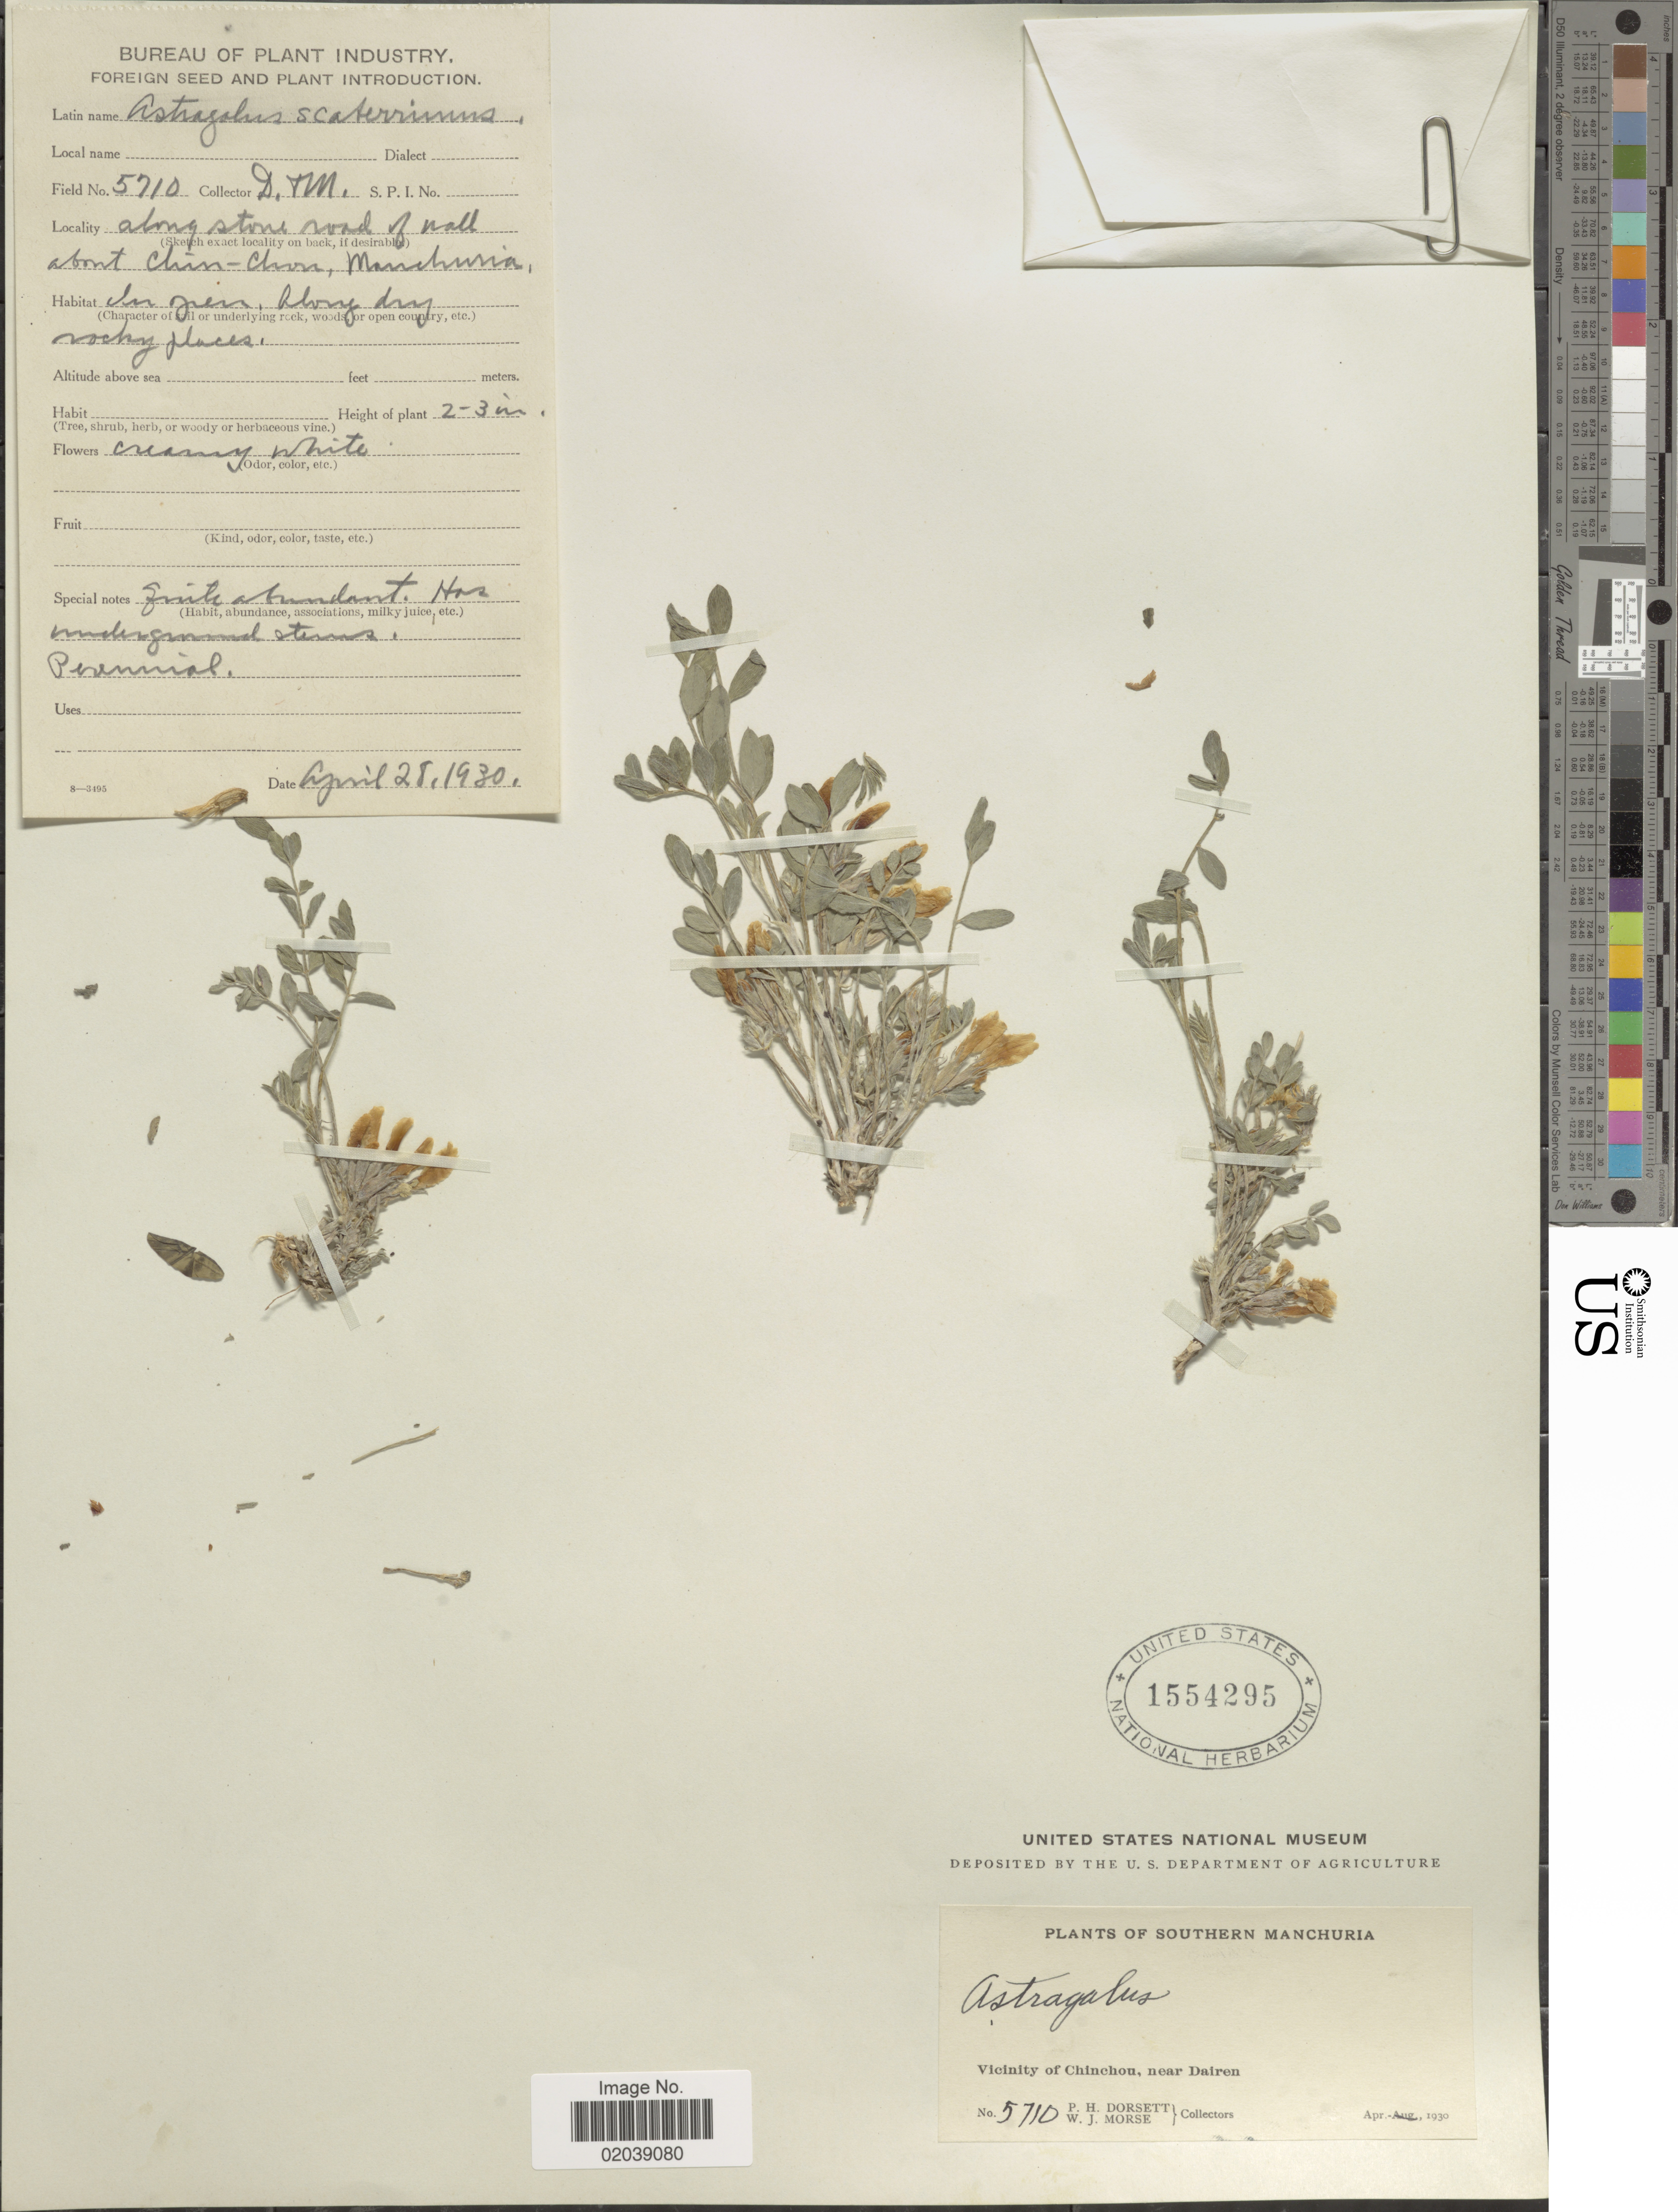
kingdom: Plantae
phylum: Tracheophyta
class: Magnoliopsida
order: Fabales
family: Fabaceae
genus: Astragalus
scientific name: Astragalus sp.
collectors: P. H. Dorsett & W. J. Morse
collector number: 5710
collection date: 1930-04-28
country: China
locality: Vicinity of Chinchon, near Dairen, Southern Manchuria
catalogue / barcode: US 1554295